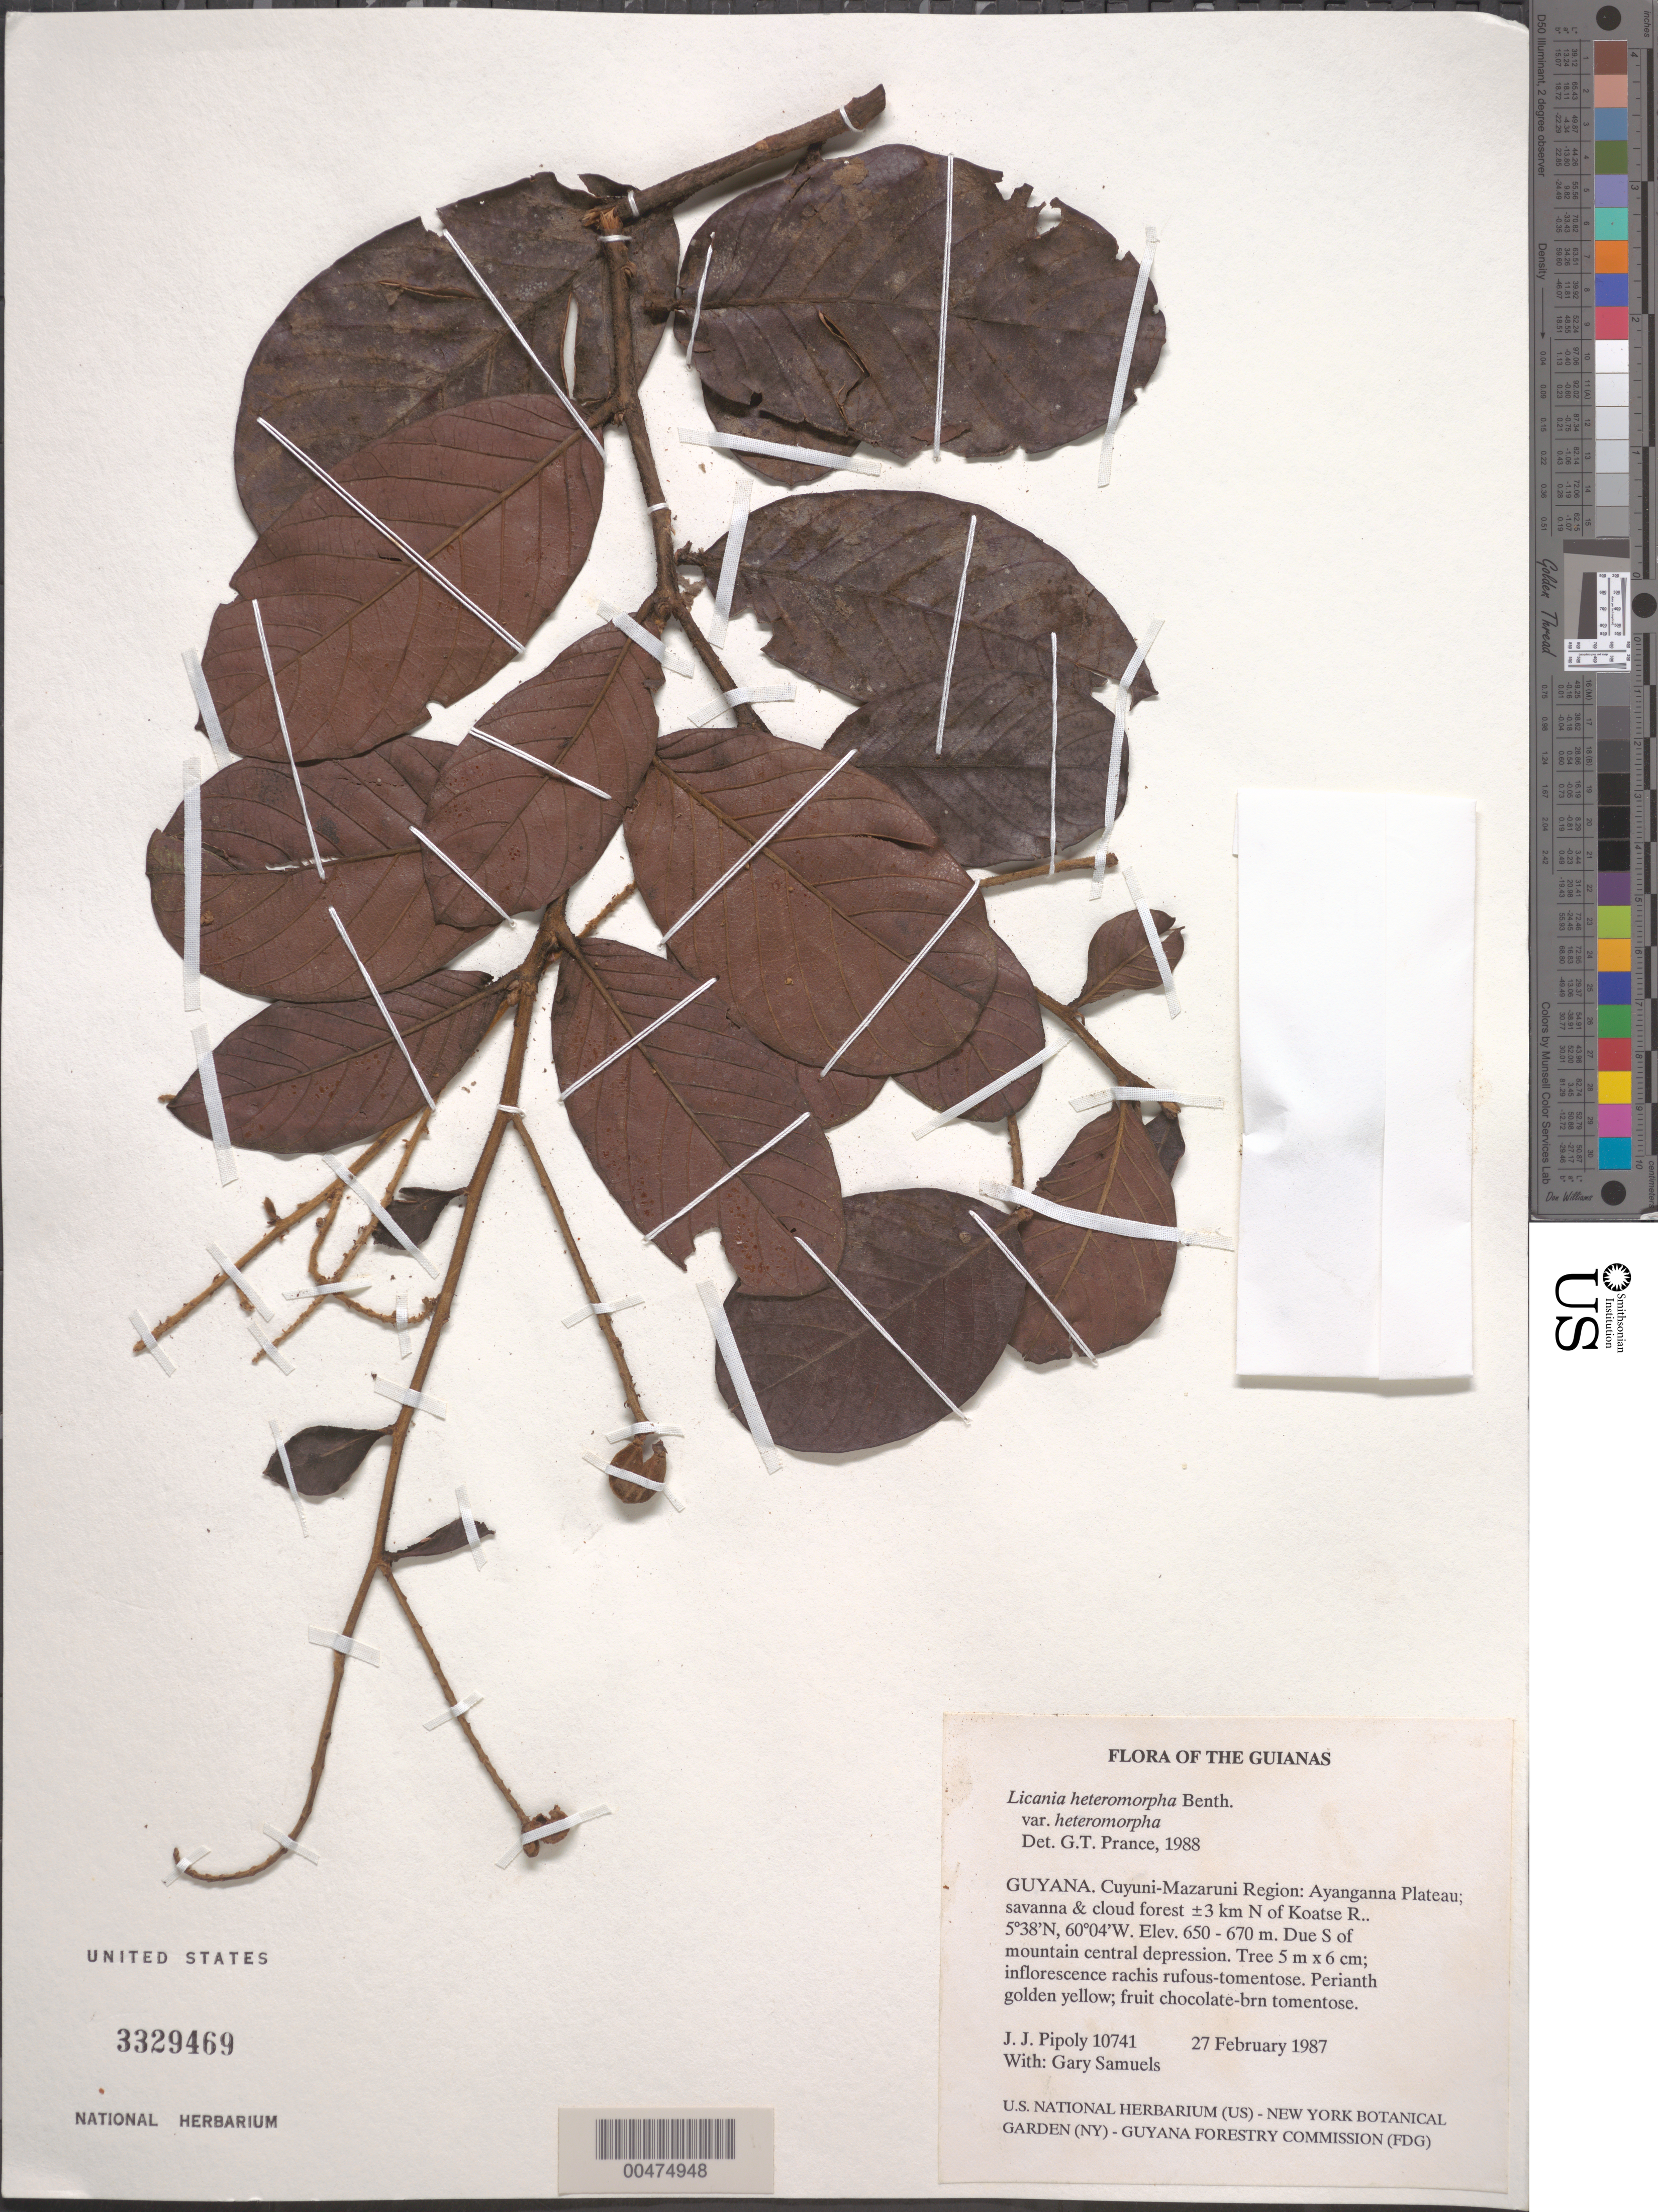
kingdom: Plantae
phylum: Tracheophyta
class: Magnoliopsida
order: Malpighiales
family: Chrysobalanaceae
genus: Hymenopus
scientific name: Hymenopus heteromorphus var. heteromorphus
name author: (Benth.) Sothers & Prance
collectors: J. J. Pipoly & G. Bacchus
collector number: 10741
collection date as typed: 27 February 1987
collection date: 1987-02-27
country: Guyana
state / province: Cuyuni-Mazaruni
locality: Ayanganna Plateau; ±3 km N of Koatse R, due S of mountain central depression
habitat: Savanna and cloud forest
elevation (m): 650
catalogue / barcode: US 3329469